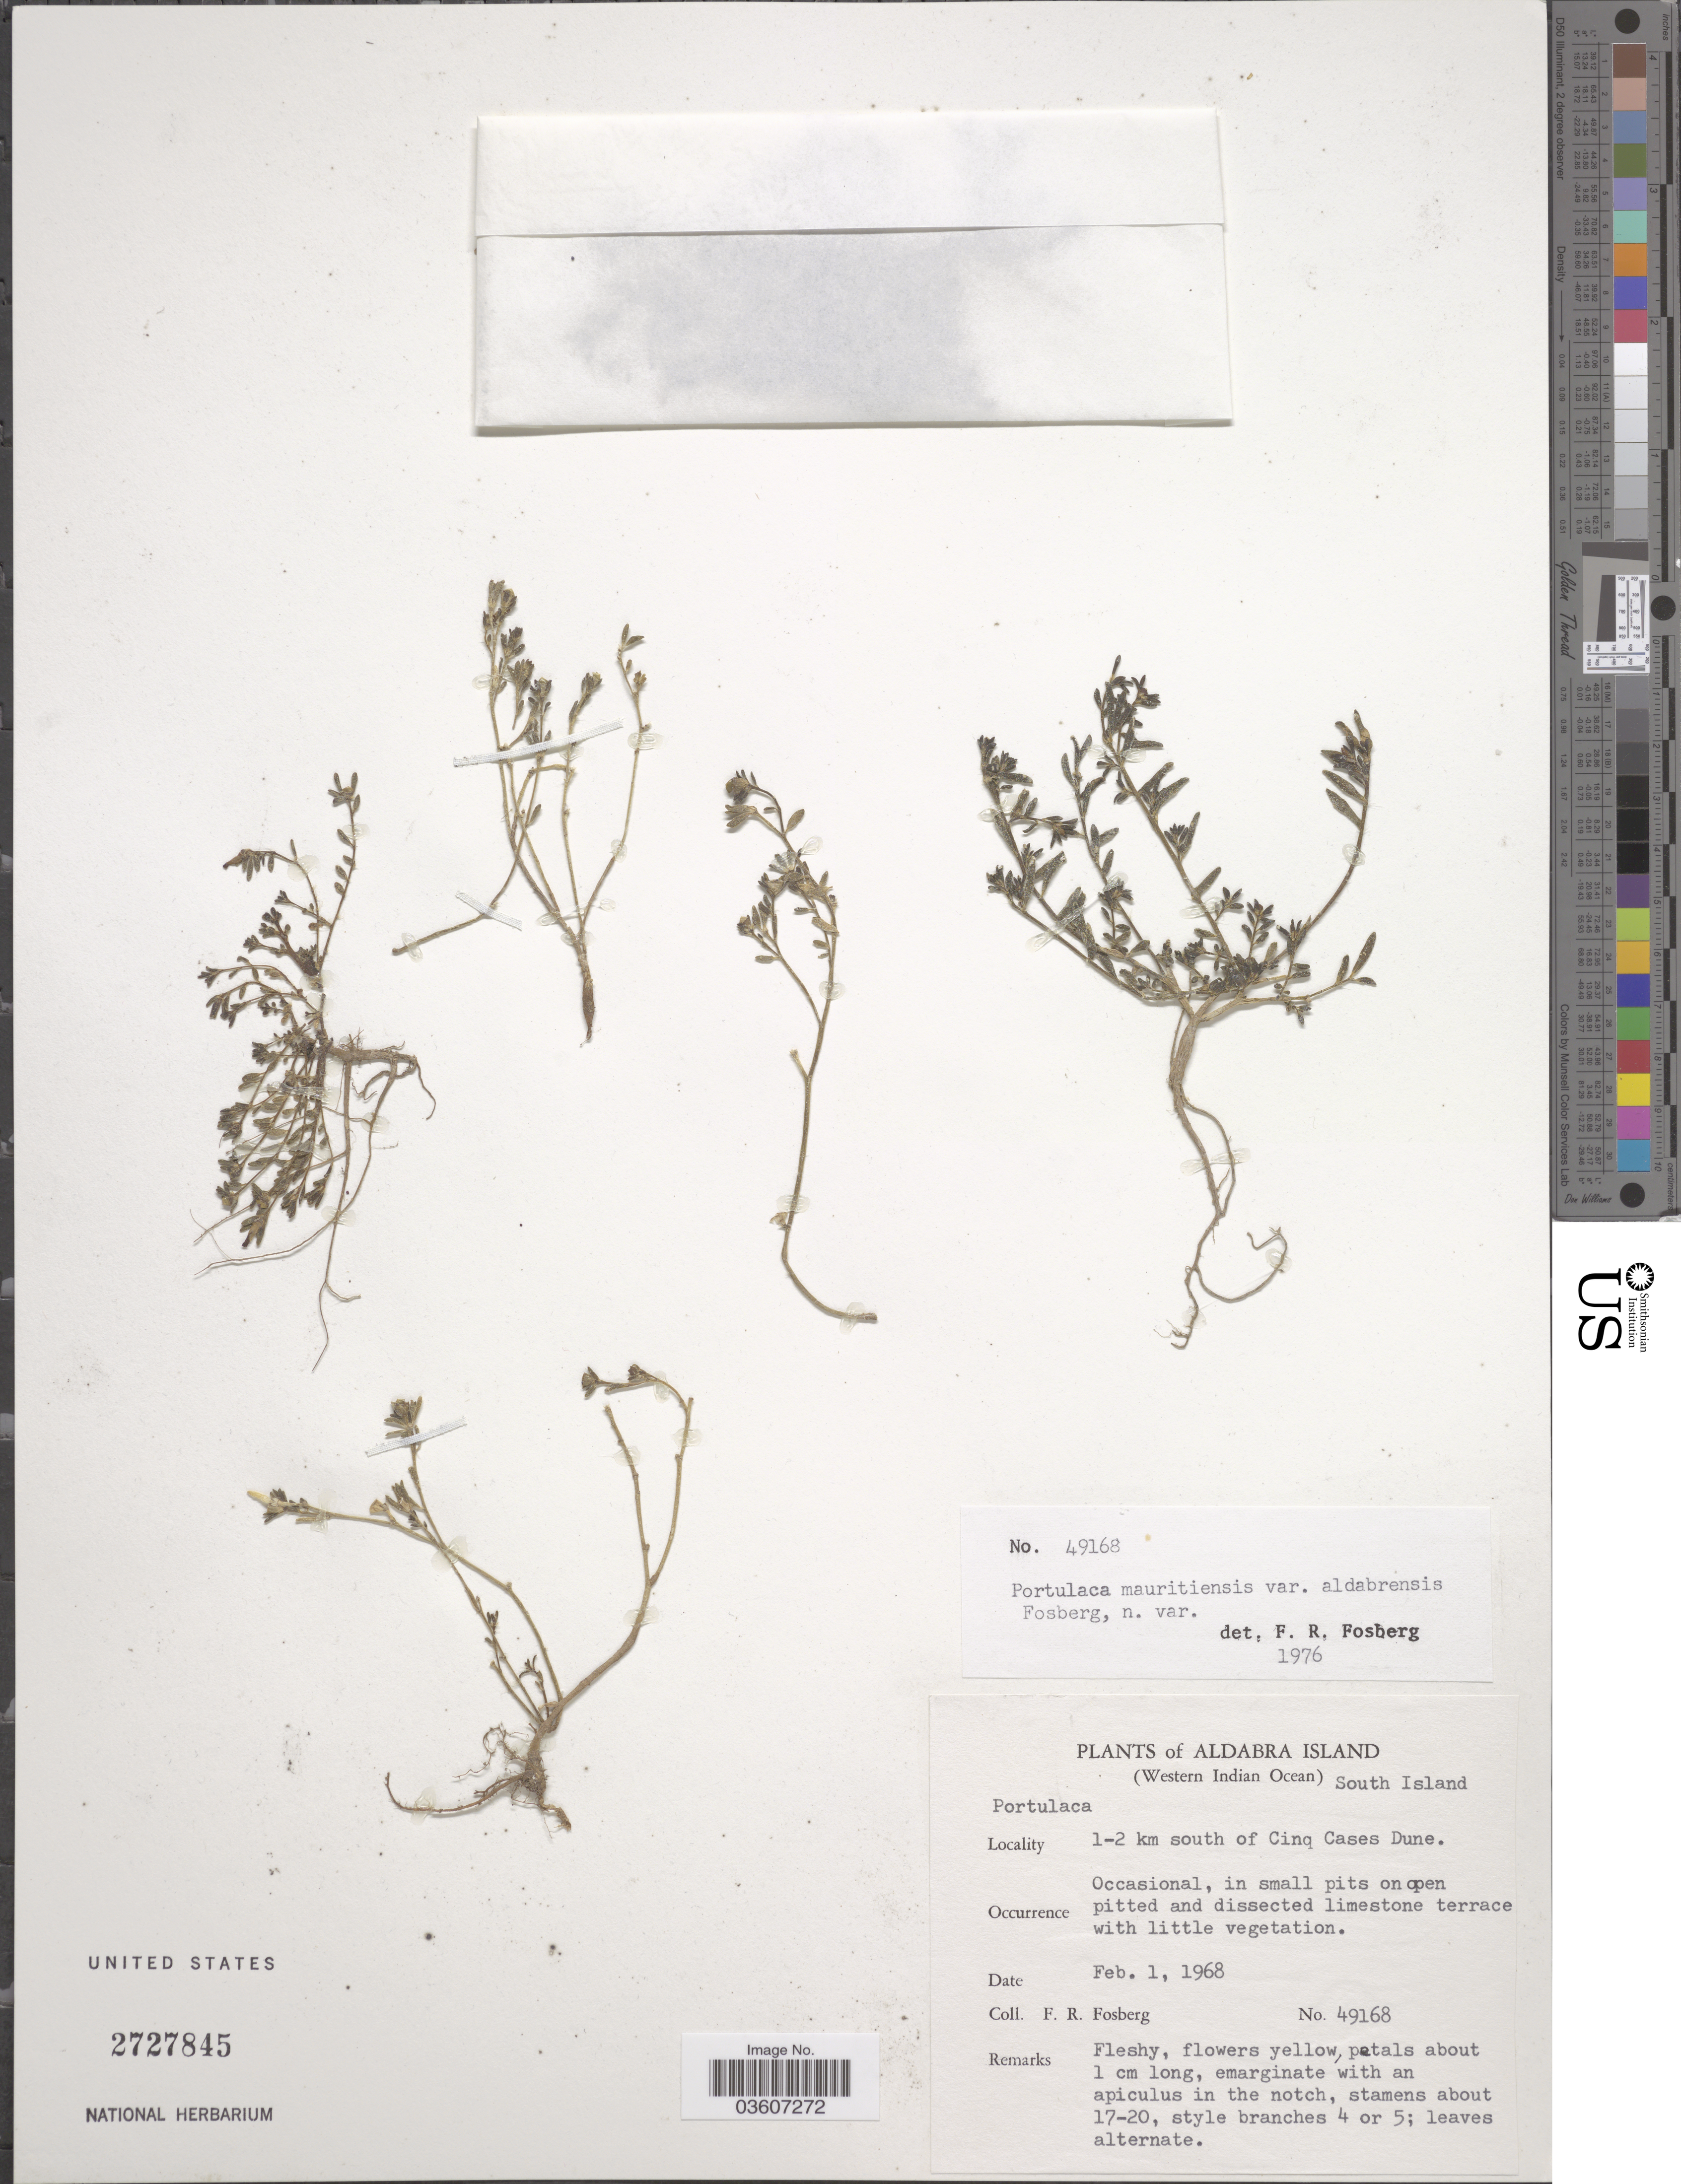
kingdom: Plantae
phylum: Tracheophyta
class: Magnoliopsida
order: Caryophyllales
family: Portulacaceae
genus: Portulaca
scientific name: Portulaca mauritiensis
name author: Poelln.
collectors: F. R. Fosberg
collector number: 49168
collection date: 1968-02-01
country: Seychelles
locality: Aldabra Island (Western Indian Ocean) South Island. 1-2 km south of Cinq Cases Dune.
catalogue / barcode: US 2727845